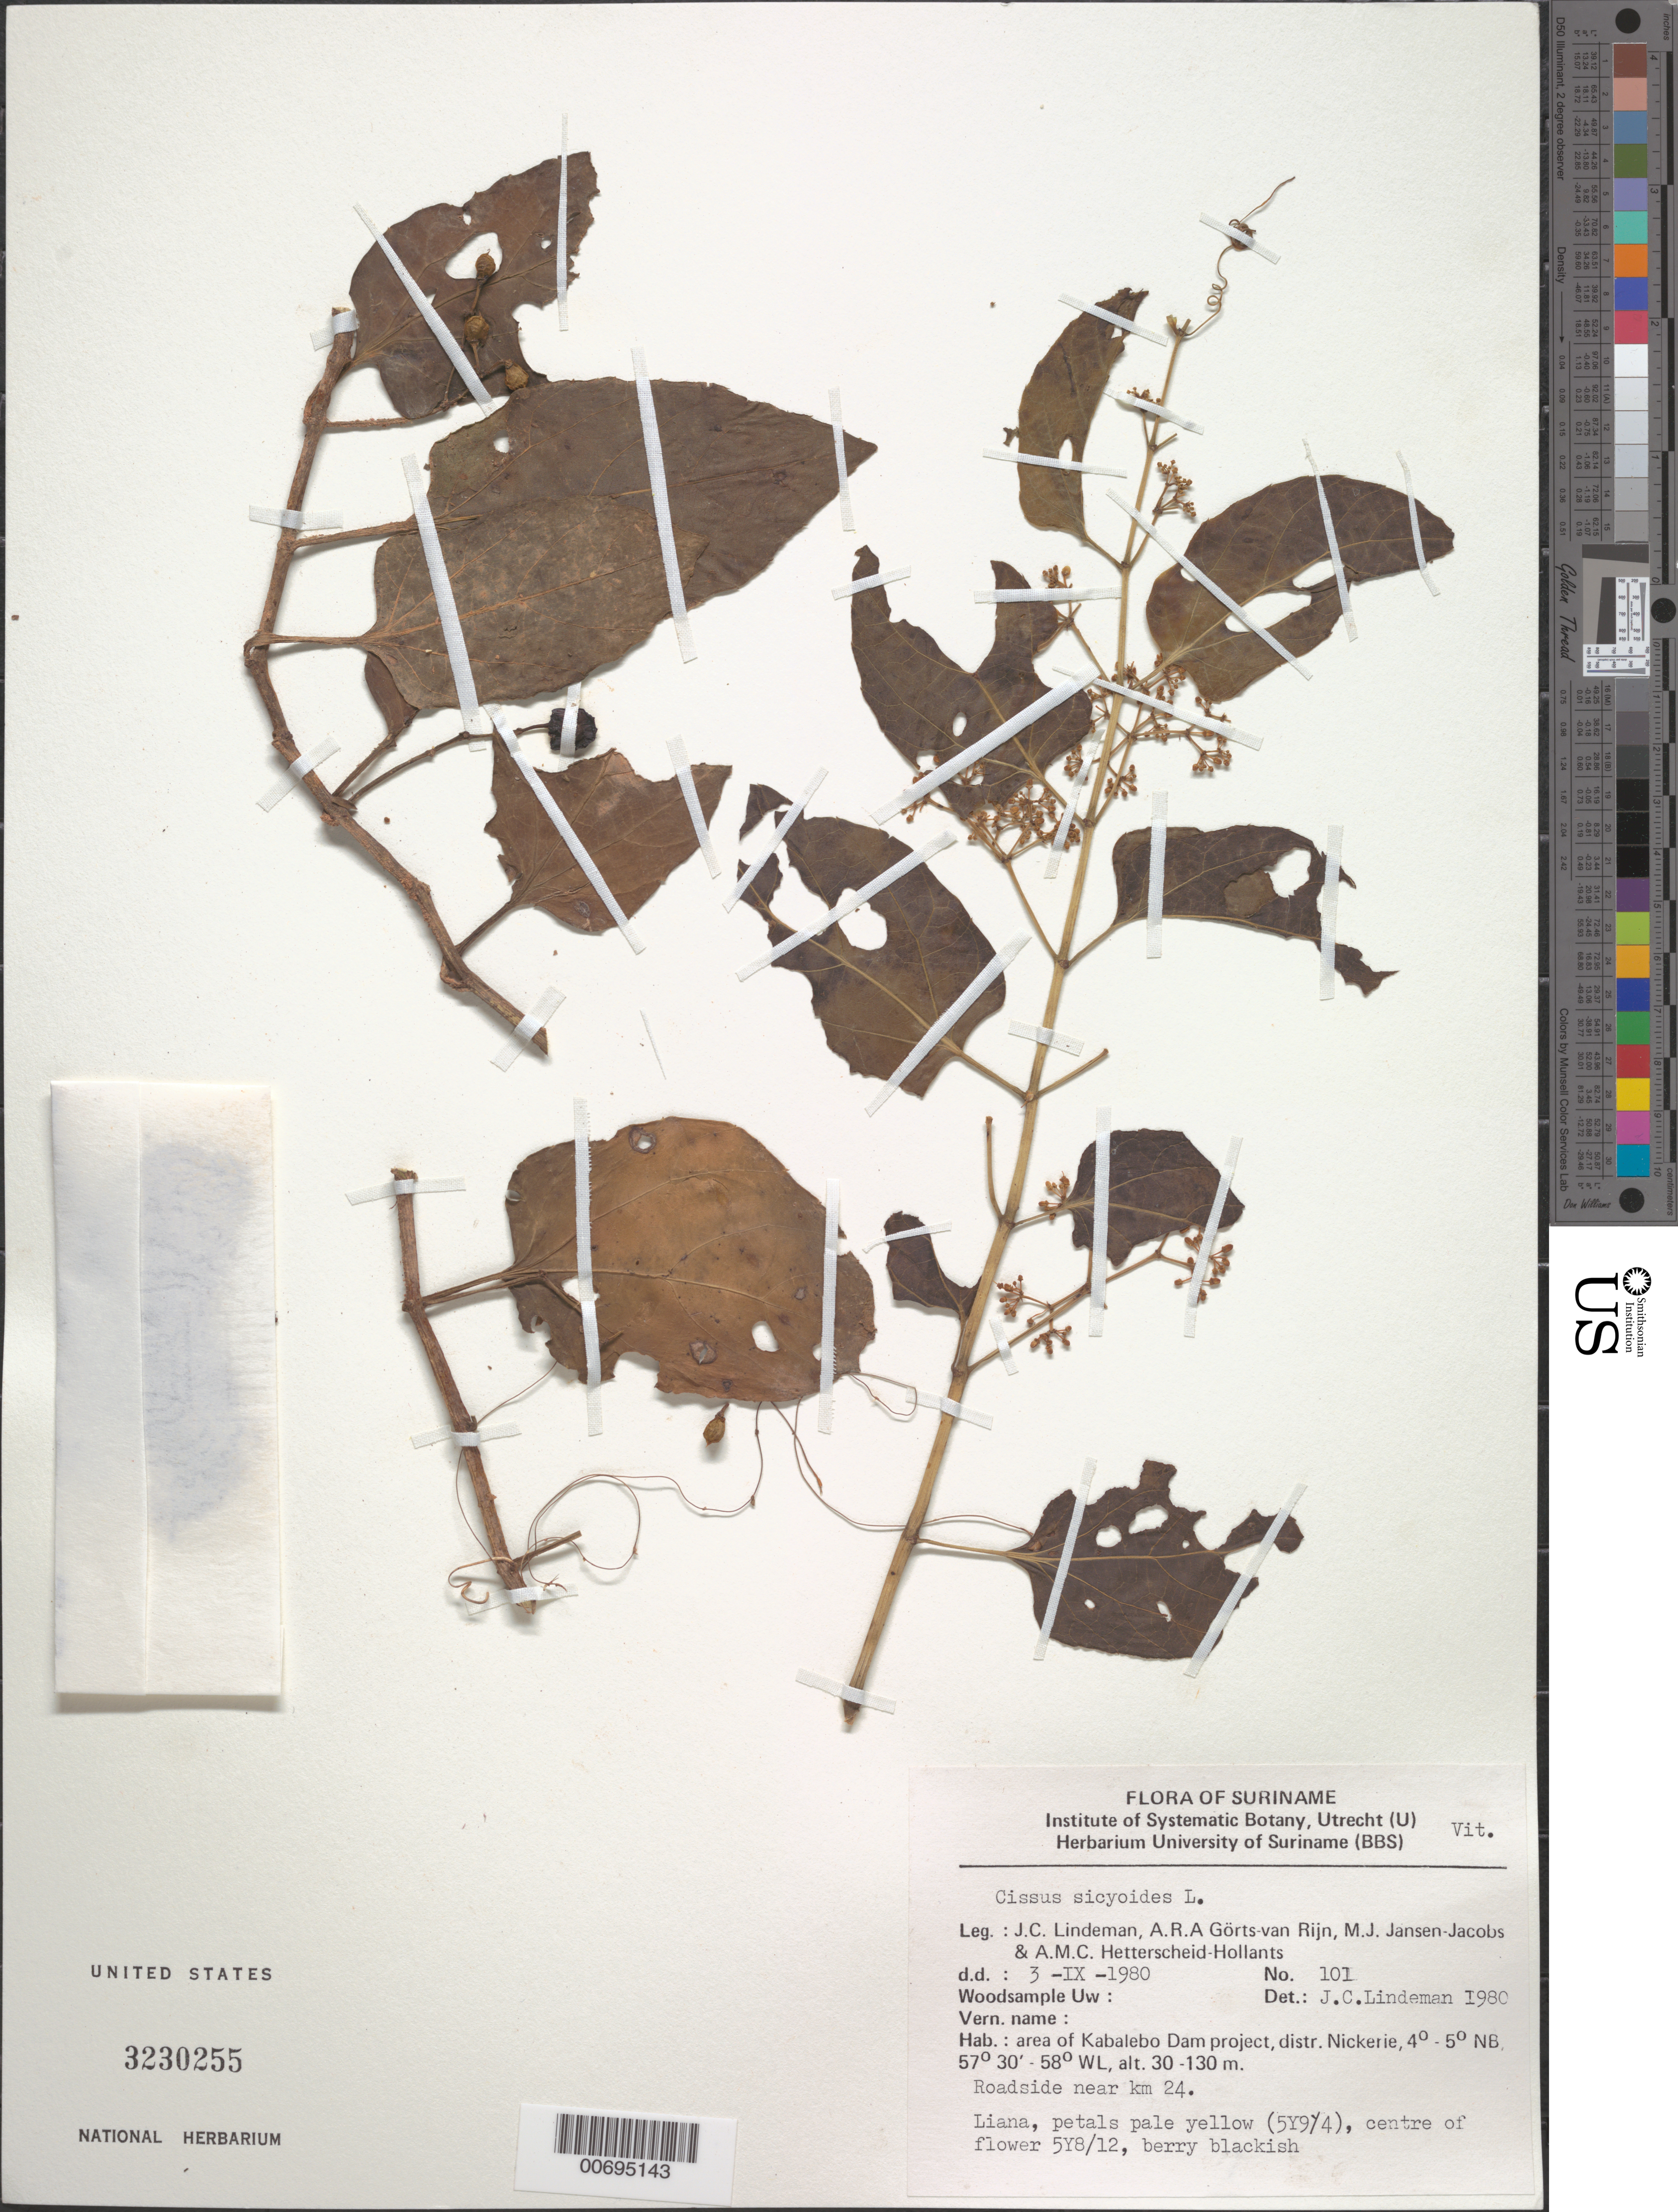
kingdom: Plantae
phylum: Tracheophyta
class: Magnoliopsida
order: Vitales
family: Vitaceae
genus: Cissus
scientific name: Cissus verticillata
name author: (L.) Nicolson & C.E. Jarvis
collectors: J. C. Lindeman, A. .R. A. Görts-van Rijn, M. J. Jansen-Jacobs & A. Hetterscheid-Hollants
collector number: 80 101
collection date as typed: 3-Sep-80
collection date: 1980-09-03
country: Suriname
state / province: Nickerie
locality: Kabalebo Dam project area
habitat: Roadside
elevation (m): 30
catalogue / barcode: US 3230255